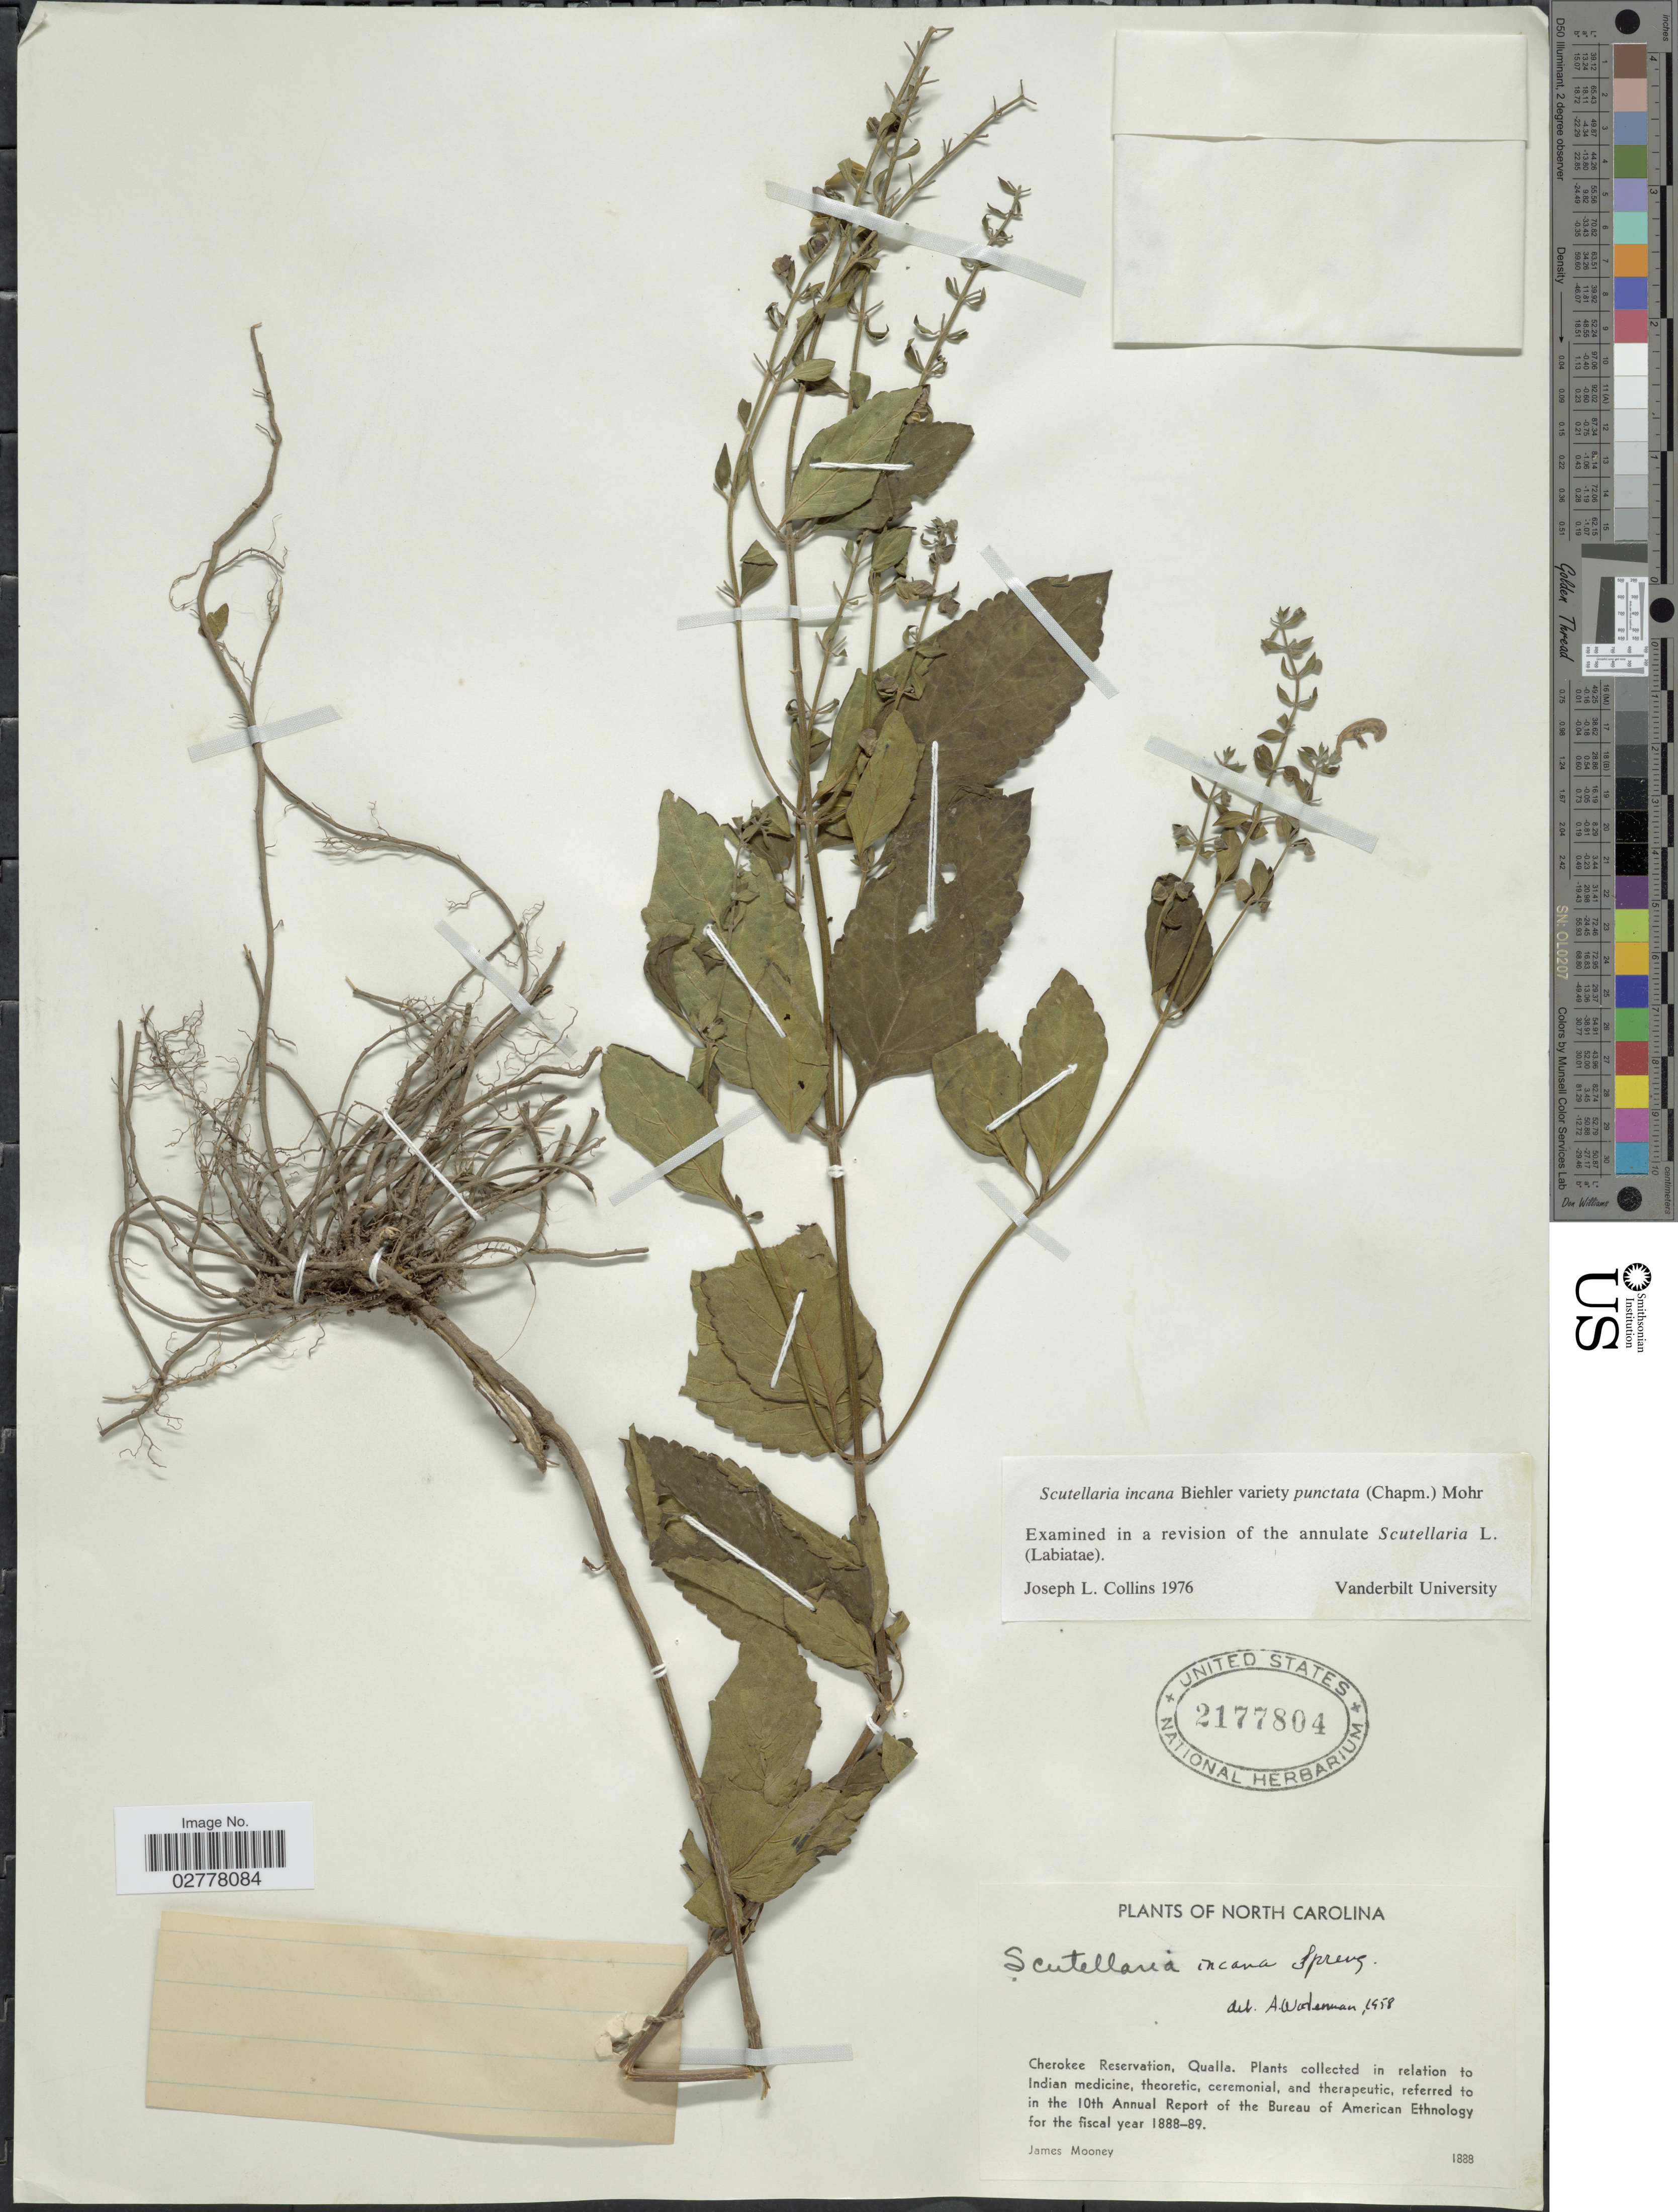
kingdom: Plantae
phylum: Tracheophyta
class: Magnoliopsida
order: Lamiales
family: Lamiaceae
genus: Scutellaria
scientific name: Scutellaria incana var. punctata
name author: (Chapm.) C. Mohr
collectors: J. Mooney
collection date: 1888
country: United States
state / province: North Carolina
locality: Cherokee Reservation, Qualla.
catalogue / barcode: US 2177804